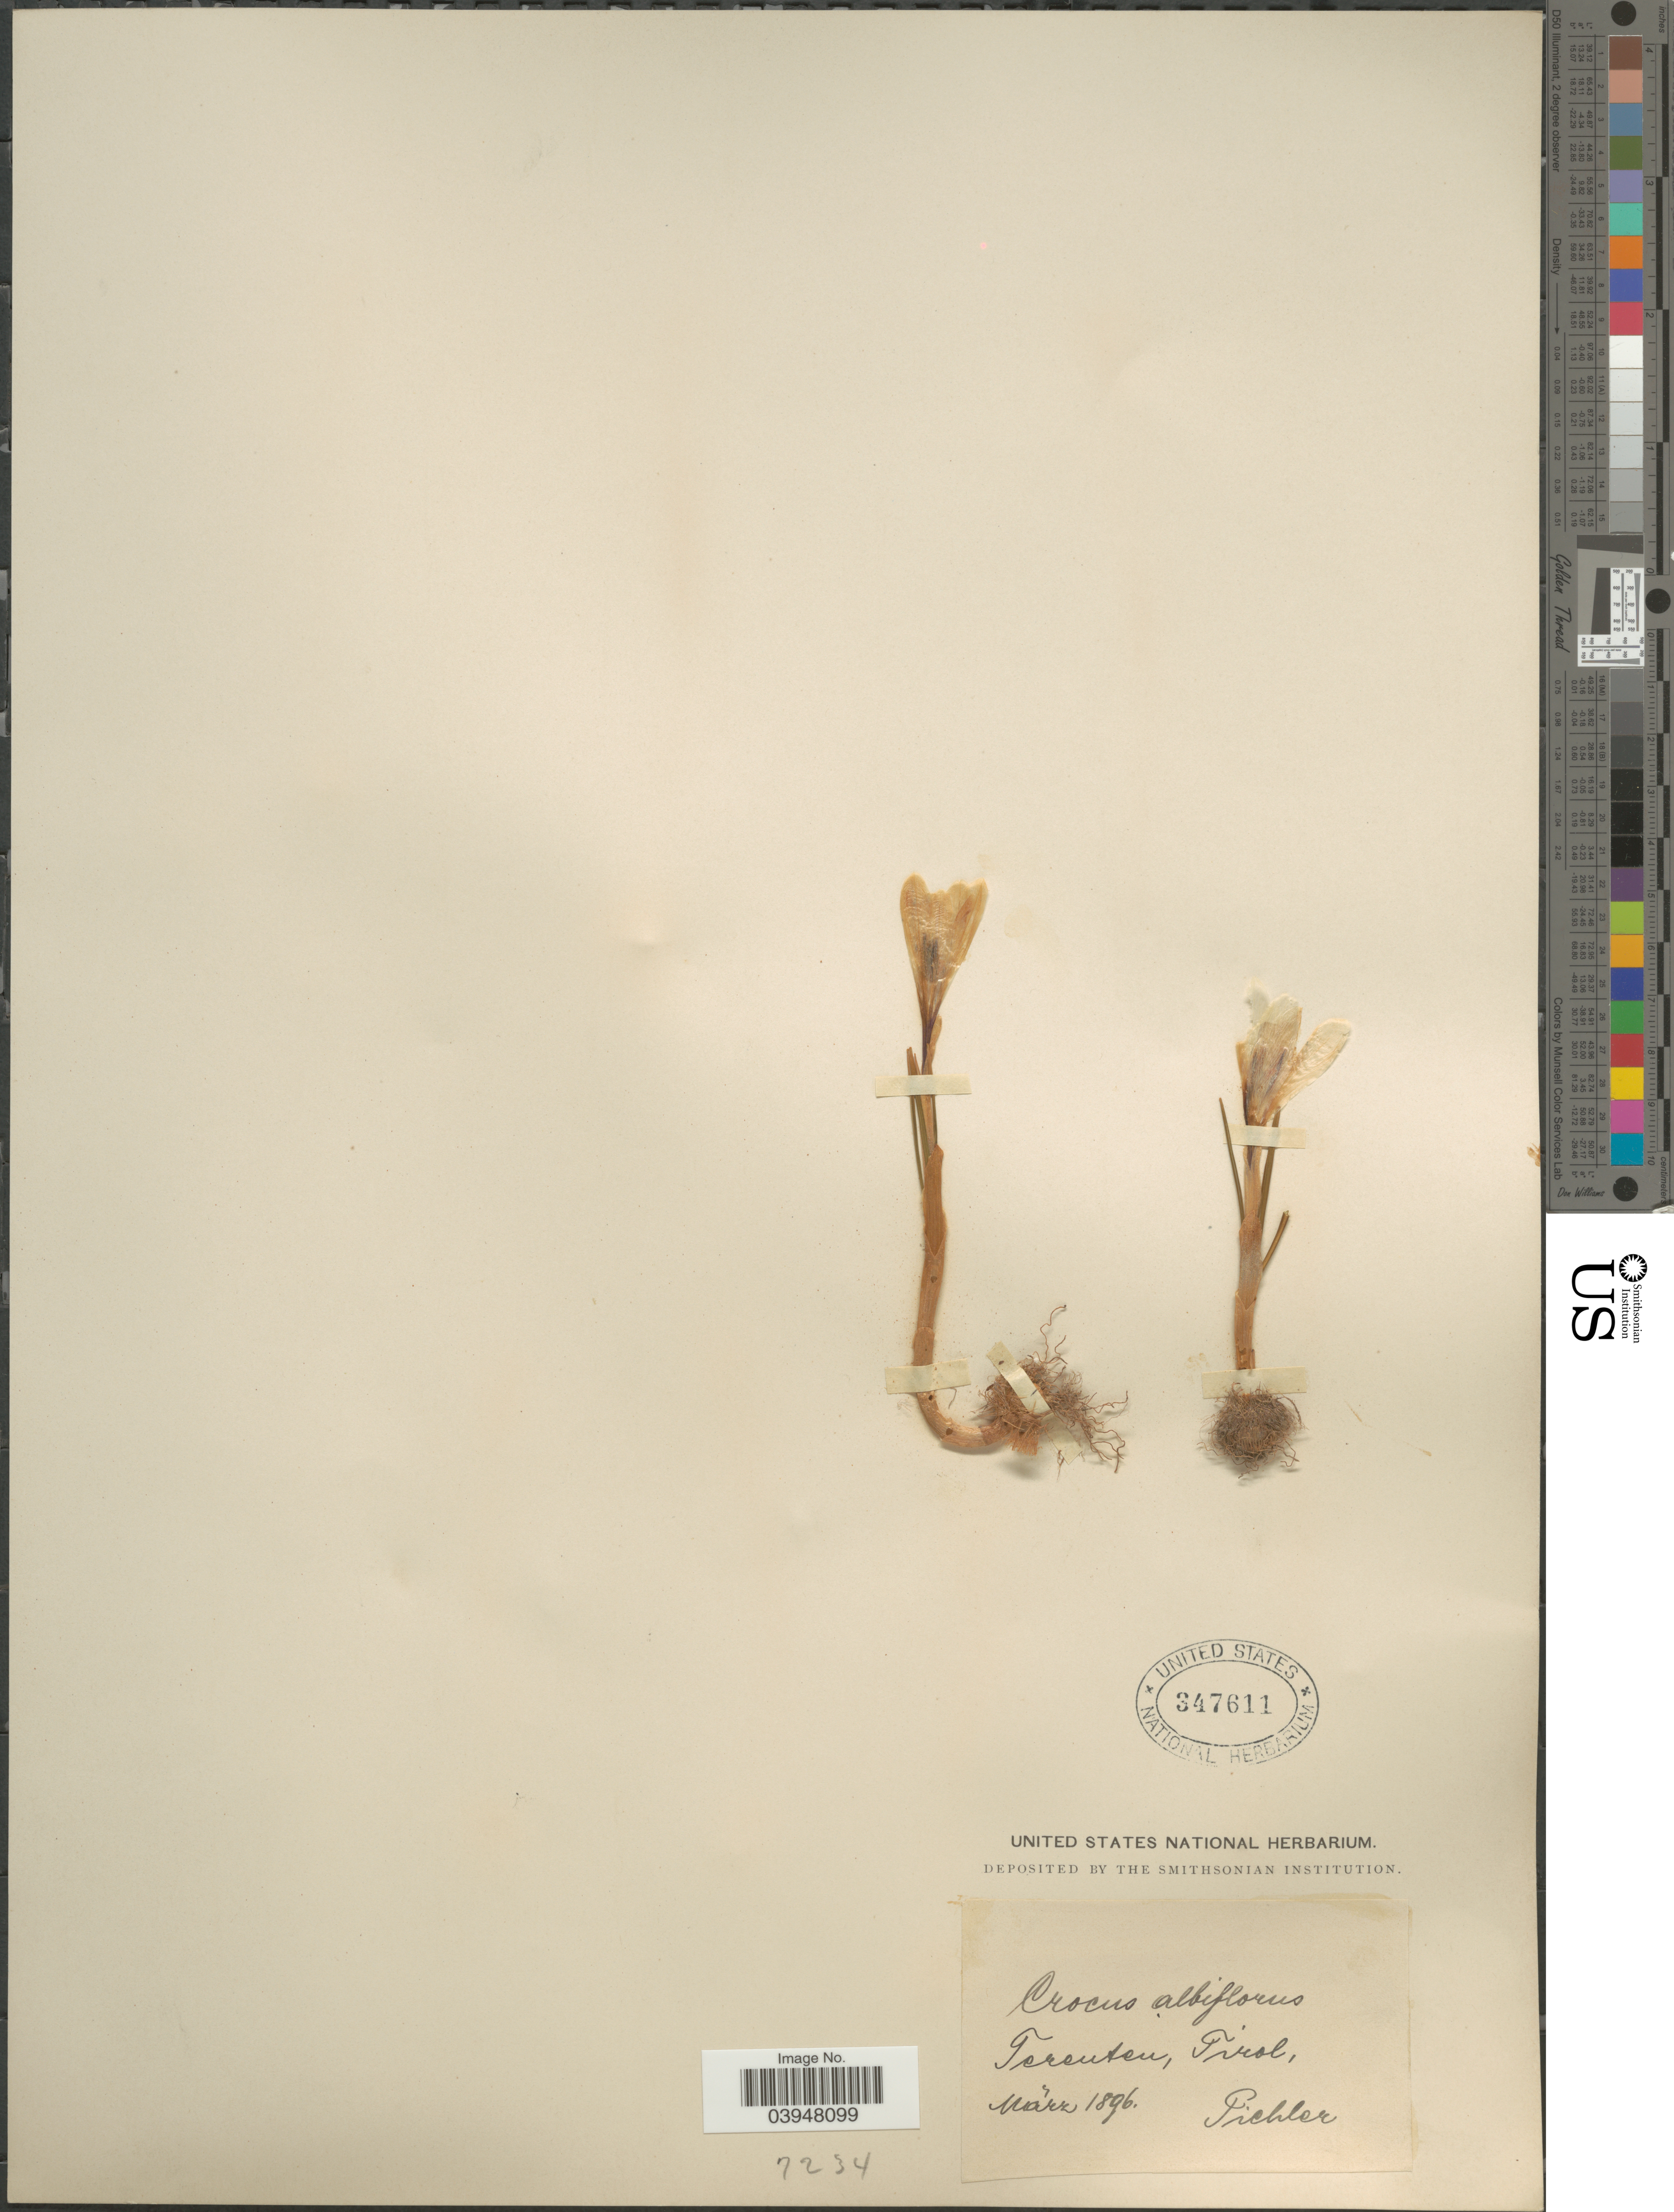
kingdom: Plantae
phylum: Tracheophyta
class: Liliopsida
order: Asparagales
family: Iridaceae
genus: Crocus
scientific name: Crocus albiflorus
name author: Kit. ex Schult.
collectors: Pichler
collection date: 1896-03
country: Italy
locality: Terenten, Tirol.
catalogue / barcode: US 347611